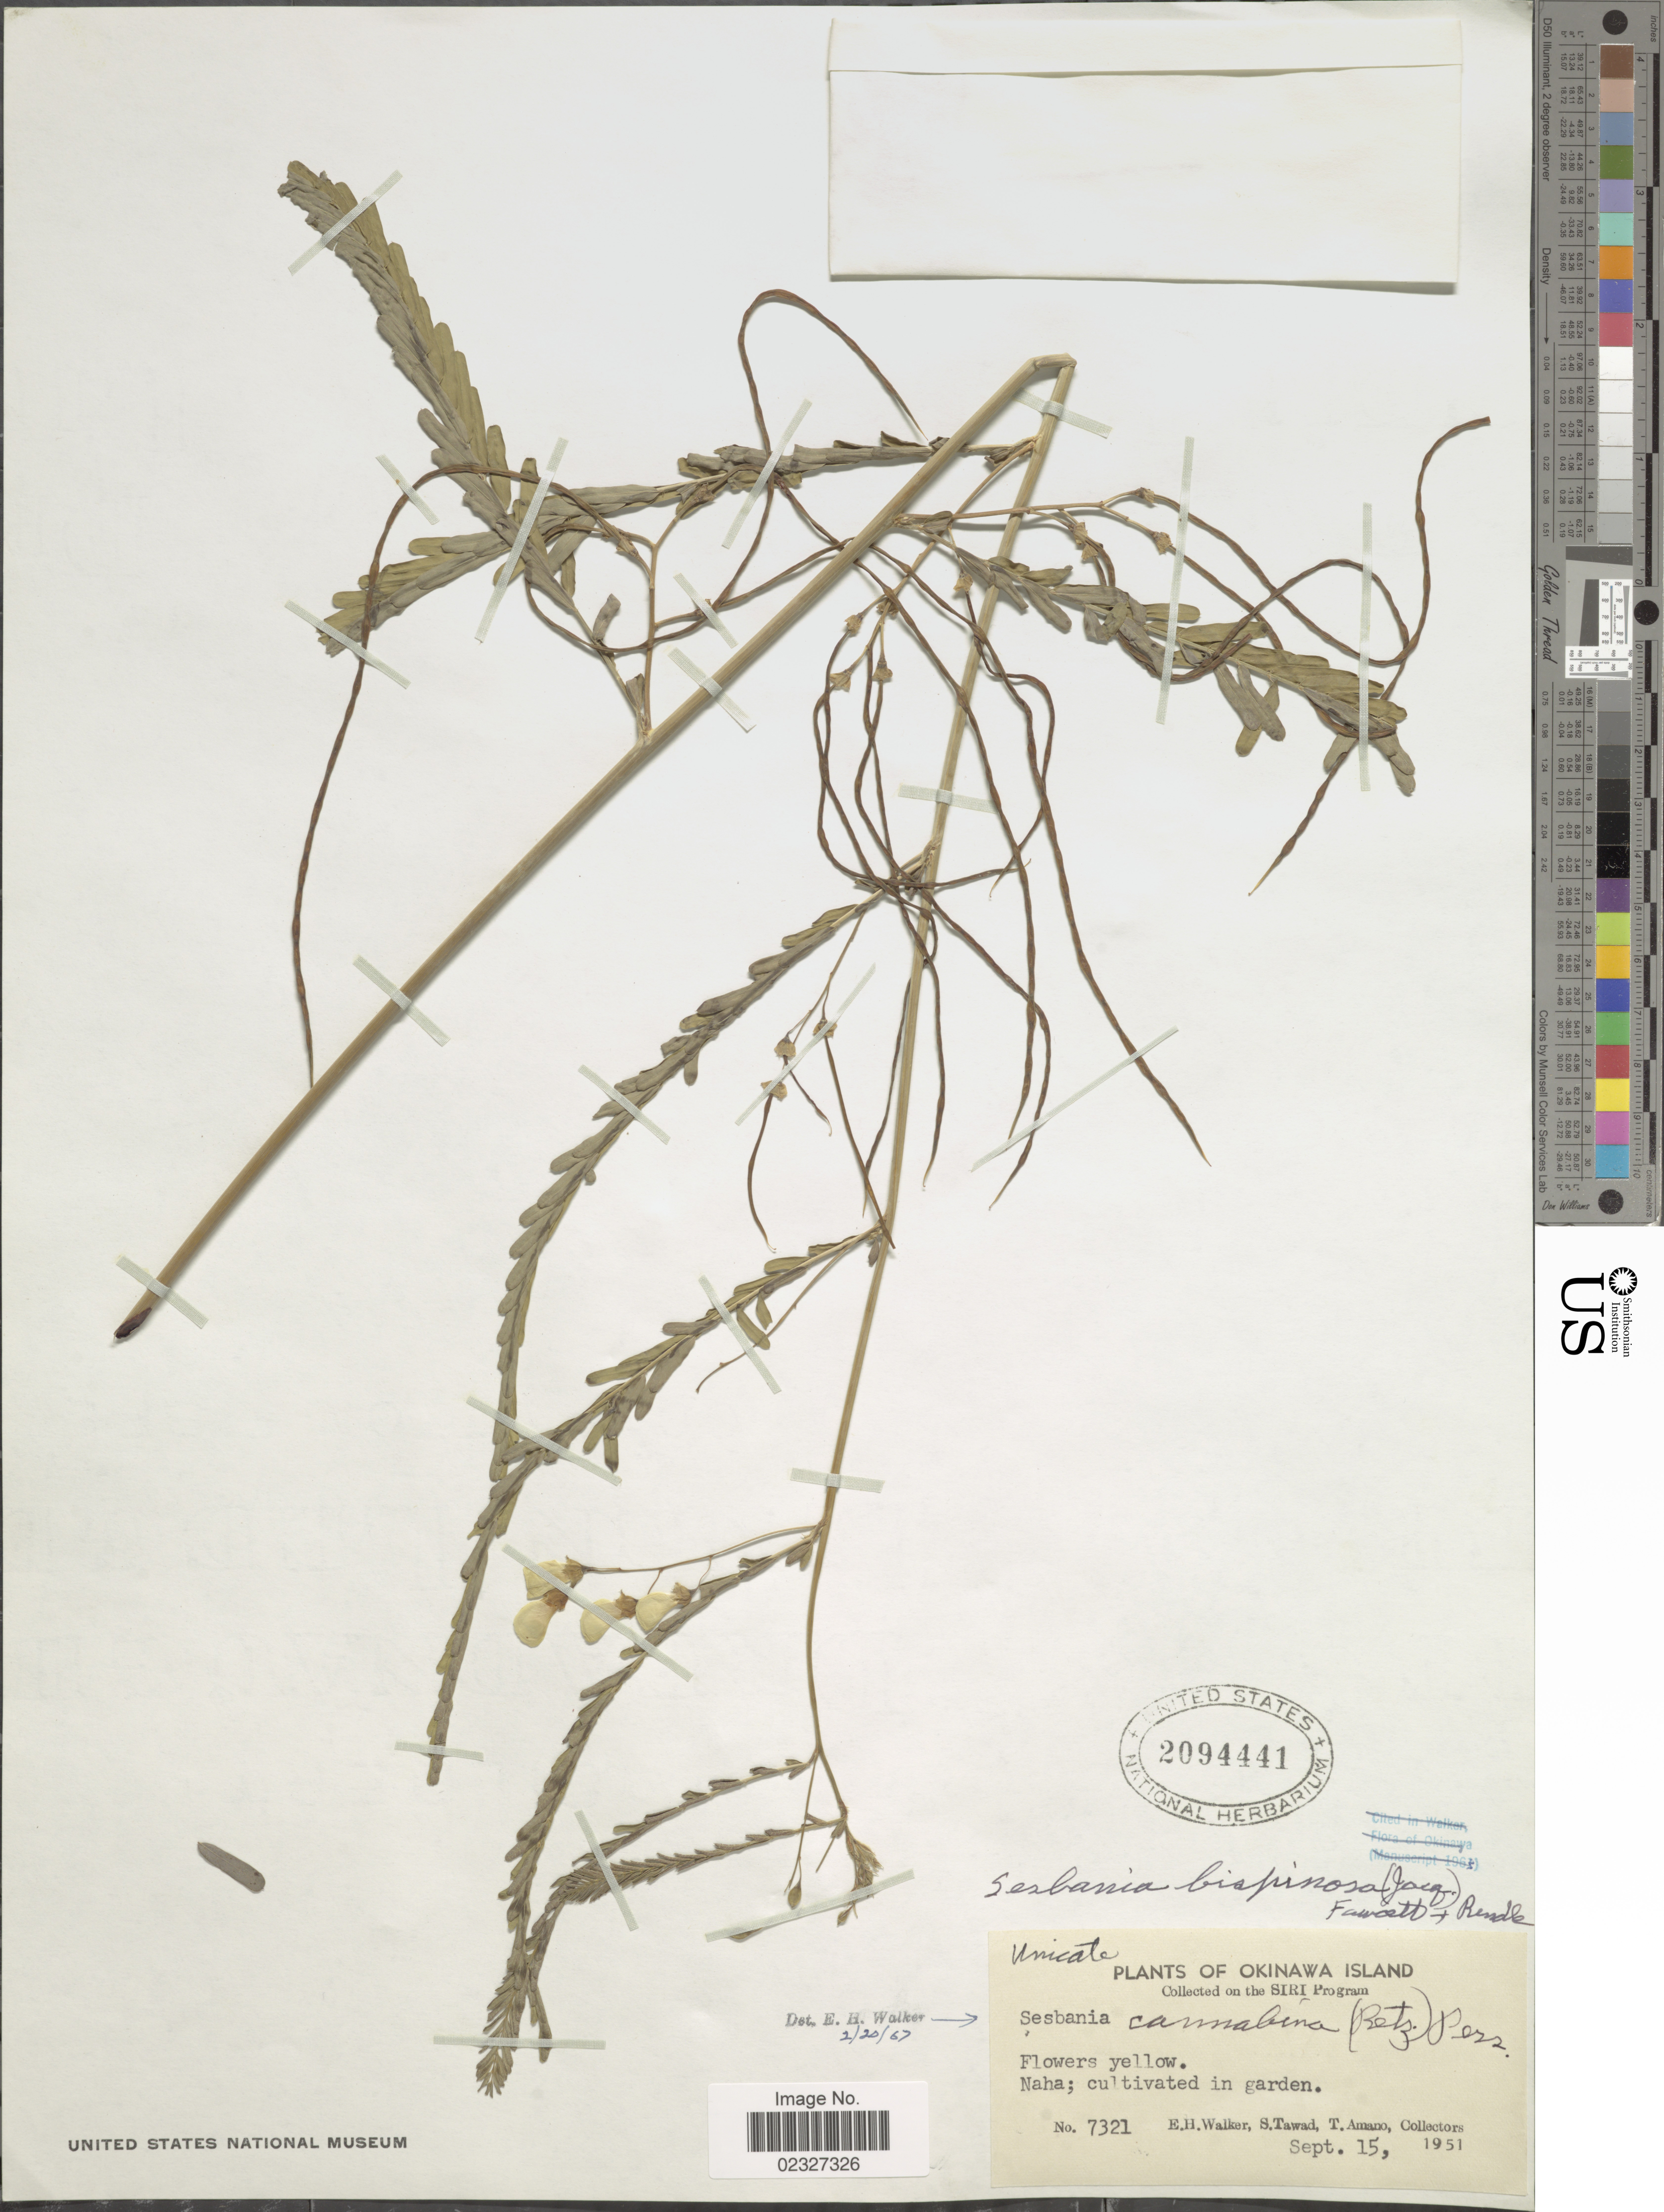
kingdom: Plantae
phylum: Tracheophyta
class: Magnoliopsida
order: Fabales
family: Fabaceae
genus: Sesbania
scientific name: Sesbania bispinosa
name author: (Jacq.) Steud.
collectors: E. H. Walker, S. Tawad & T. Amano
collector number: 7321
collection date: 1951-09-15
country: Japan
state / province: Okinawa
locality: Naha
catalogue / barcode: US 2094441